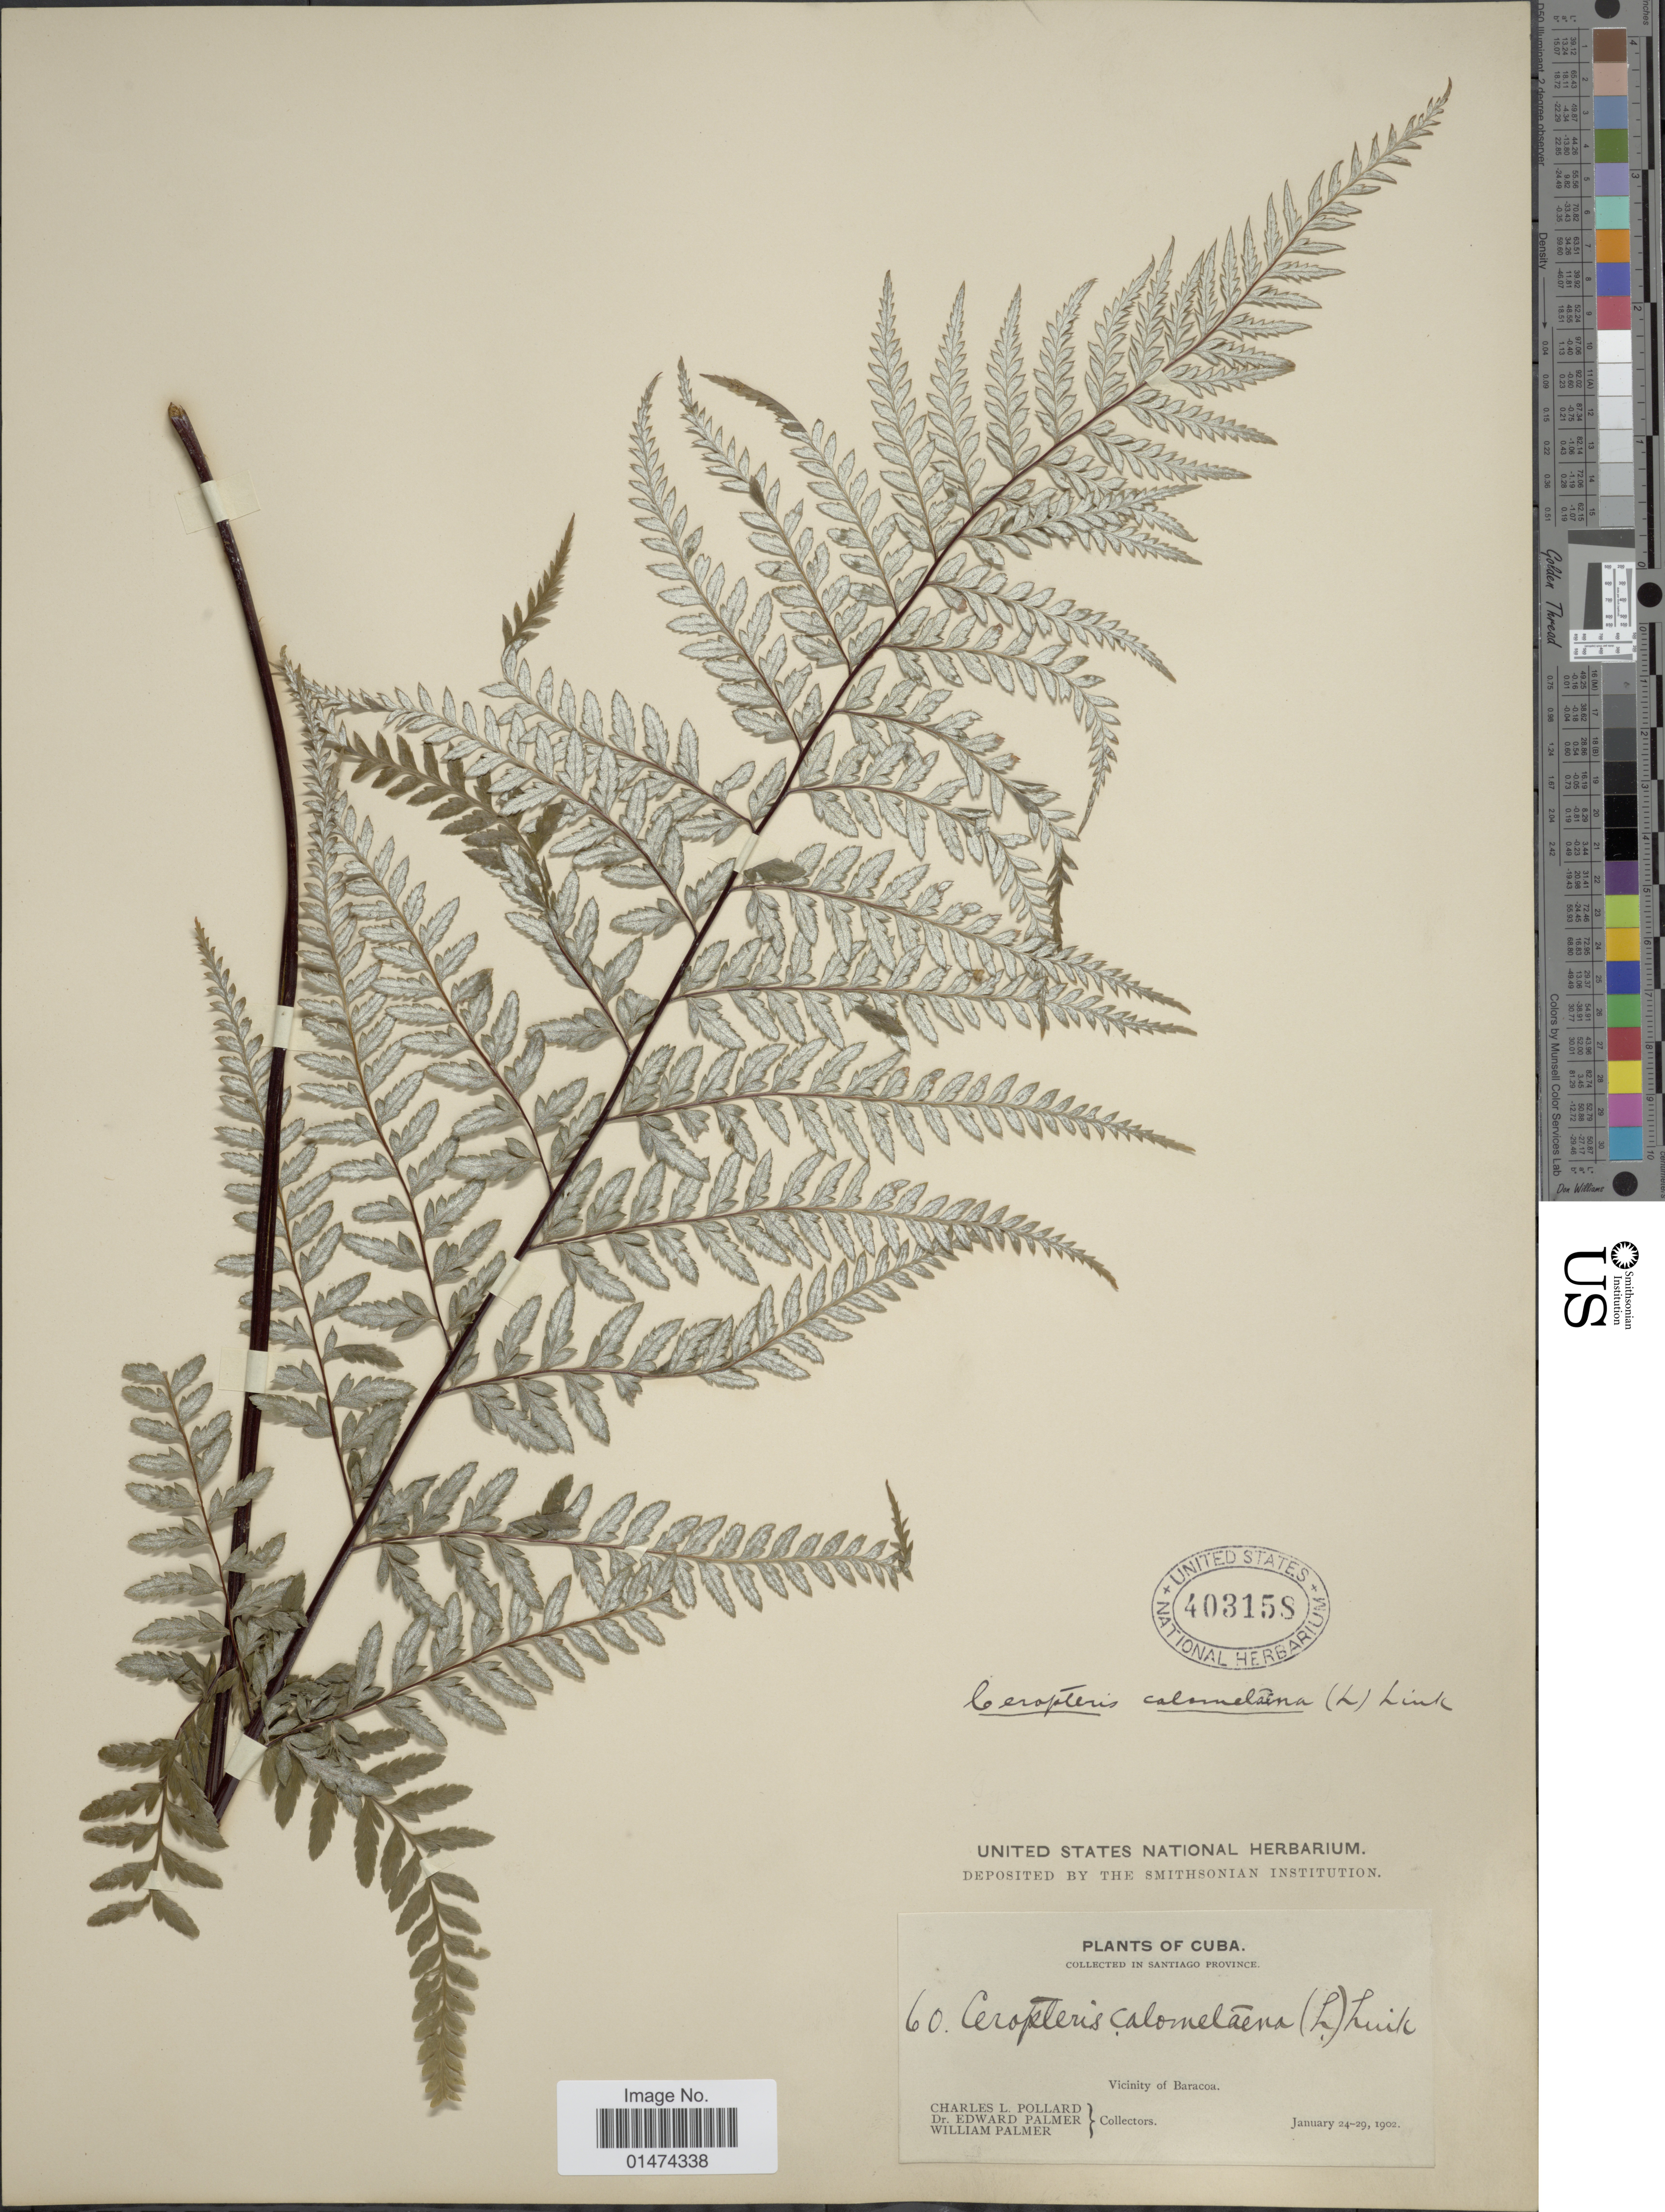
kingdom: Plantae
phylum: Tracheophyta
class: Polypodiopsida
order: Polypodiales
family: Pteridaceae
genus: Pityrogramma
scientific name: Pityrogramma calomelanos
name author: (L.) Link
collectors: C. L. Pollard, E. Palmer & W. Palmer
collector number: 60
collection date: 1902-01-24/1902-01-29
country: Cuba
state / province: Santiago de Cuba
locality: Vicinity of Baracoa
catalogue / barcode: US 403158